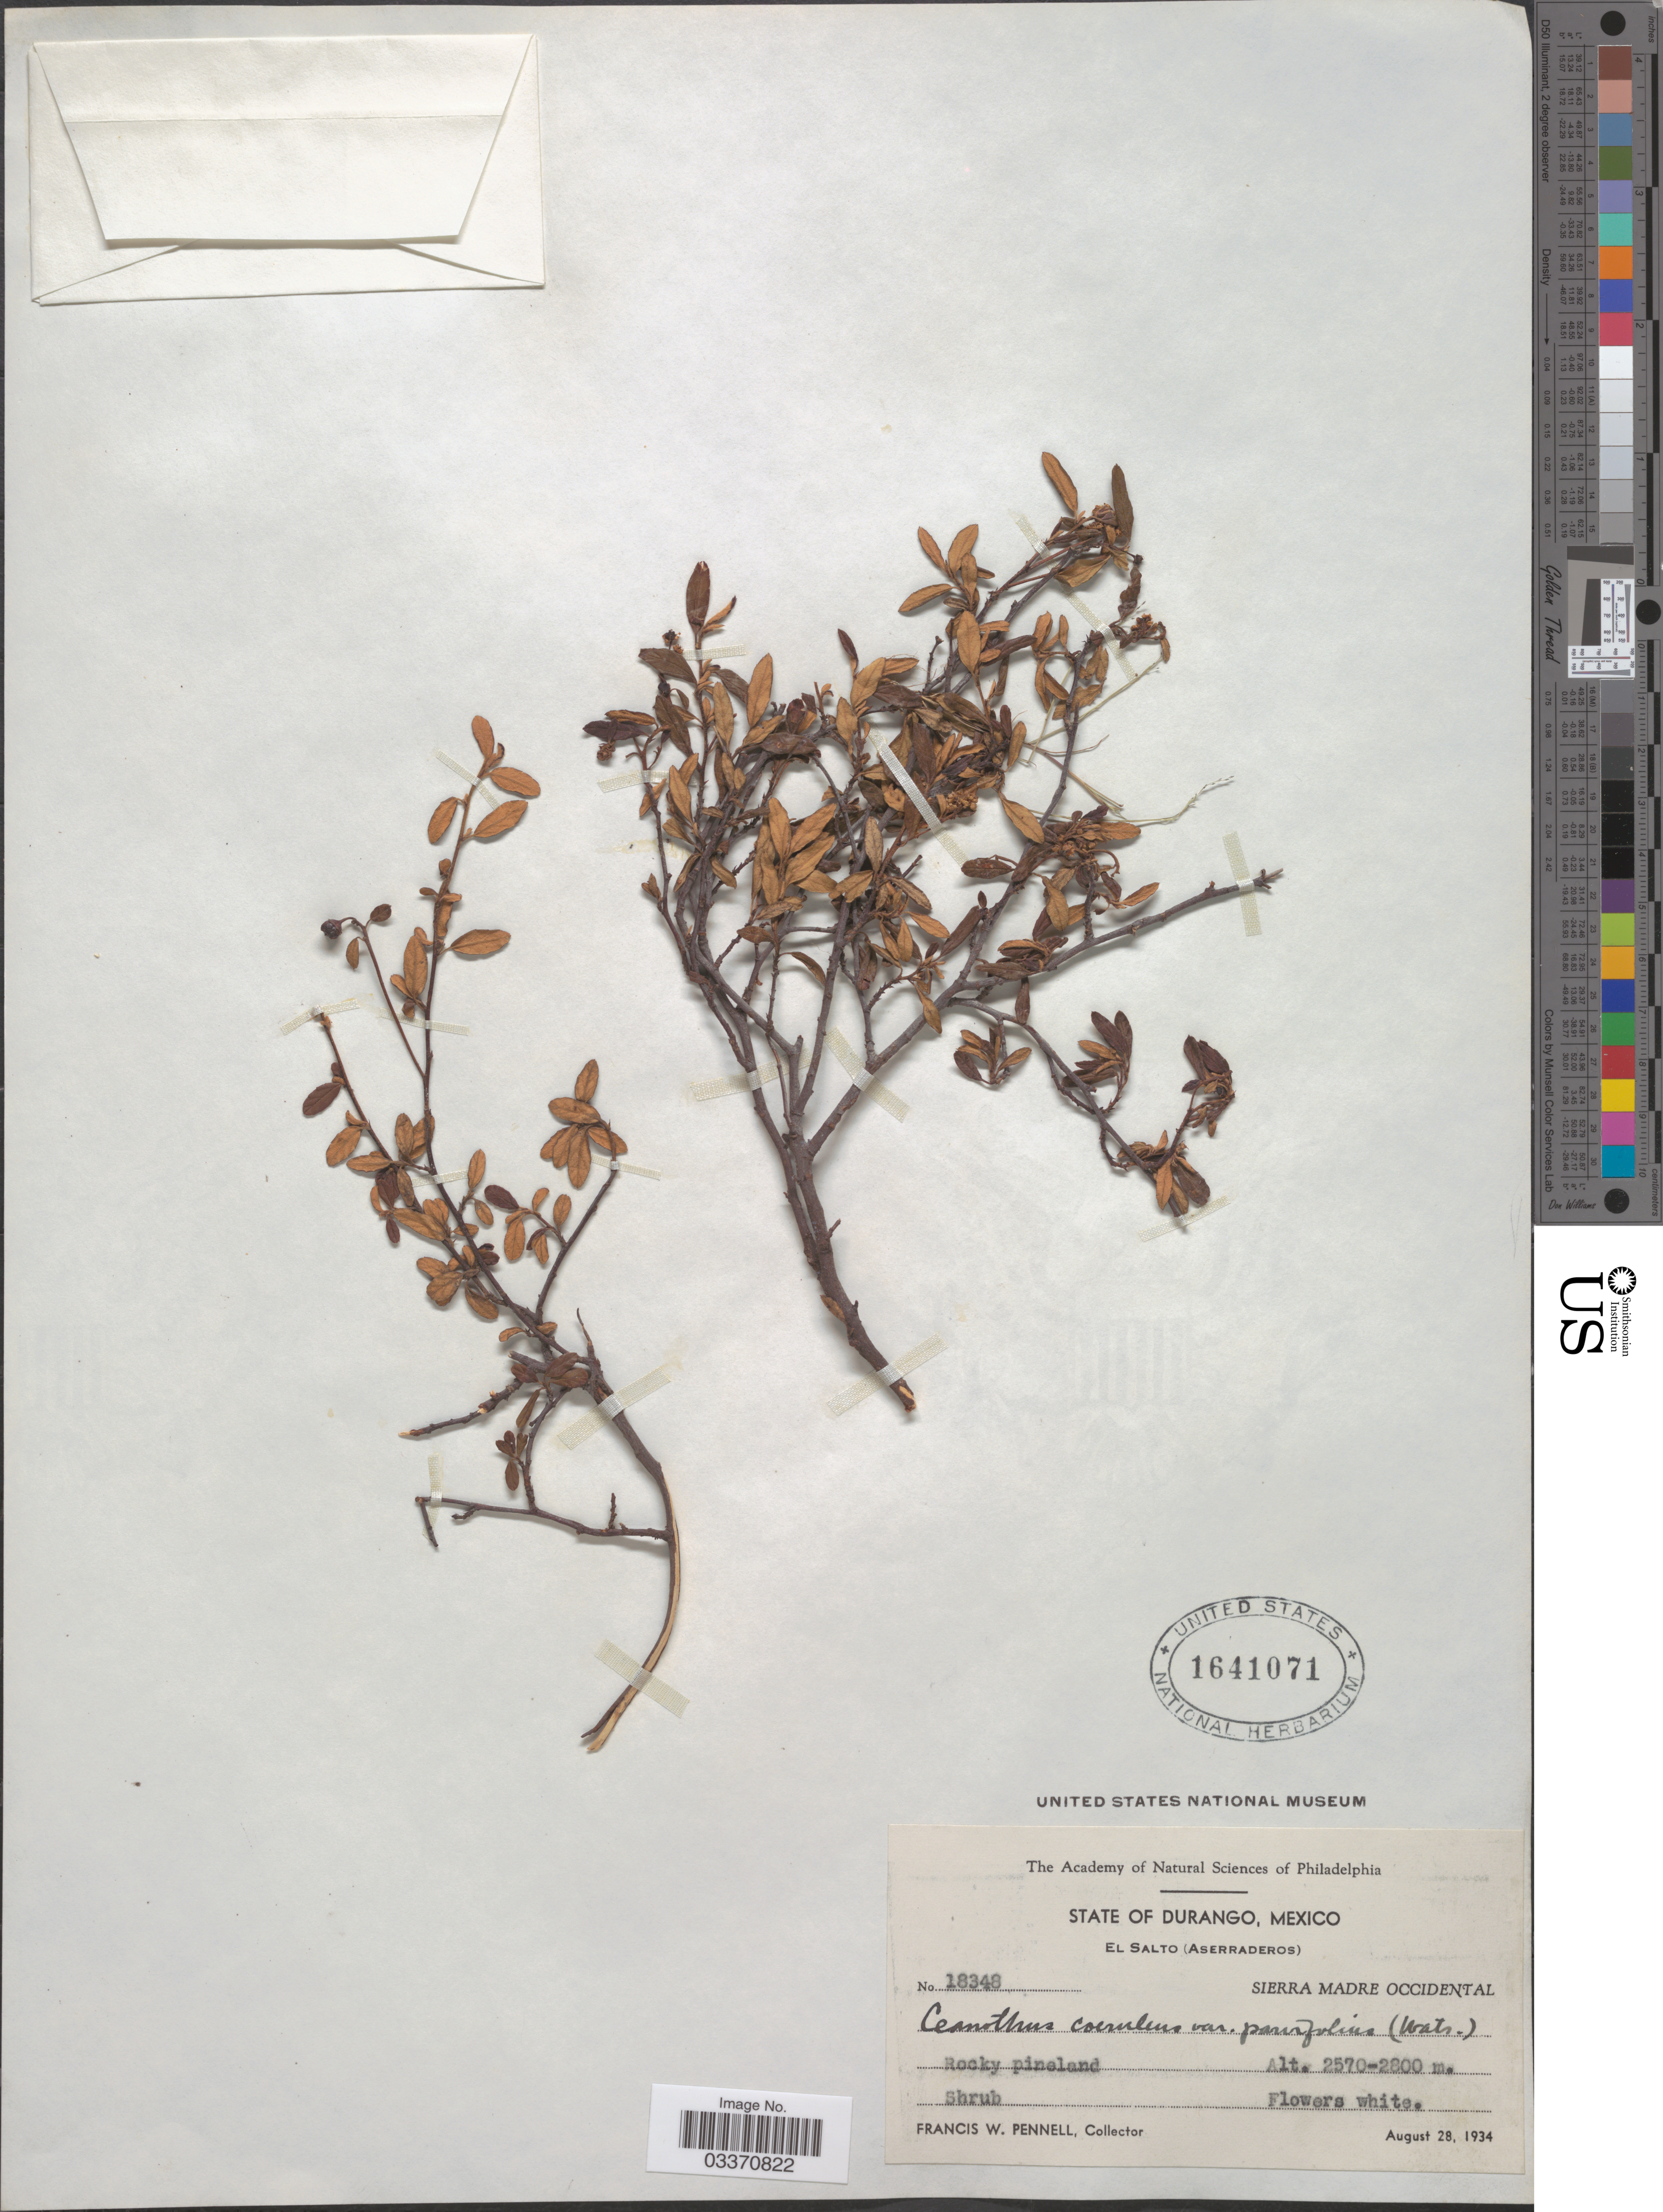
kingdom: Plantae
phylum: Tracheophyta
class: Magnoliopsida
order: Rosales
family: Rhamnaceae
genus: Ceanothus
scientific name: Ceanothus caeruleus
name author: Lag.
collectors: F. W. Pennell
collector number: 18348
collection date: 1934-08-28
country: Mexico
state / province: Durango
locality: El Salto (Aserraderos). Sierra Madre Occidental.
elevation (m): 2570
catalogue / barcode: US 1641071